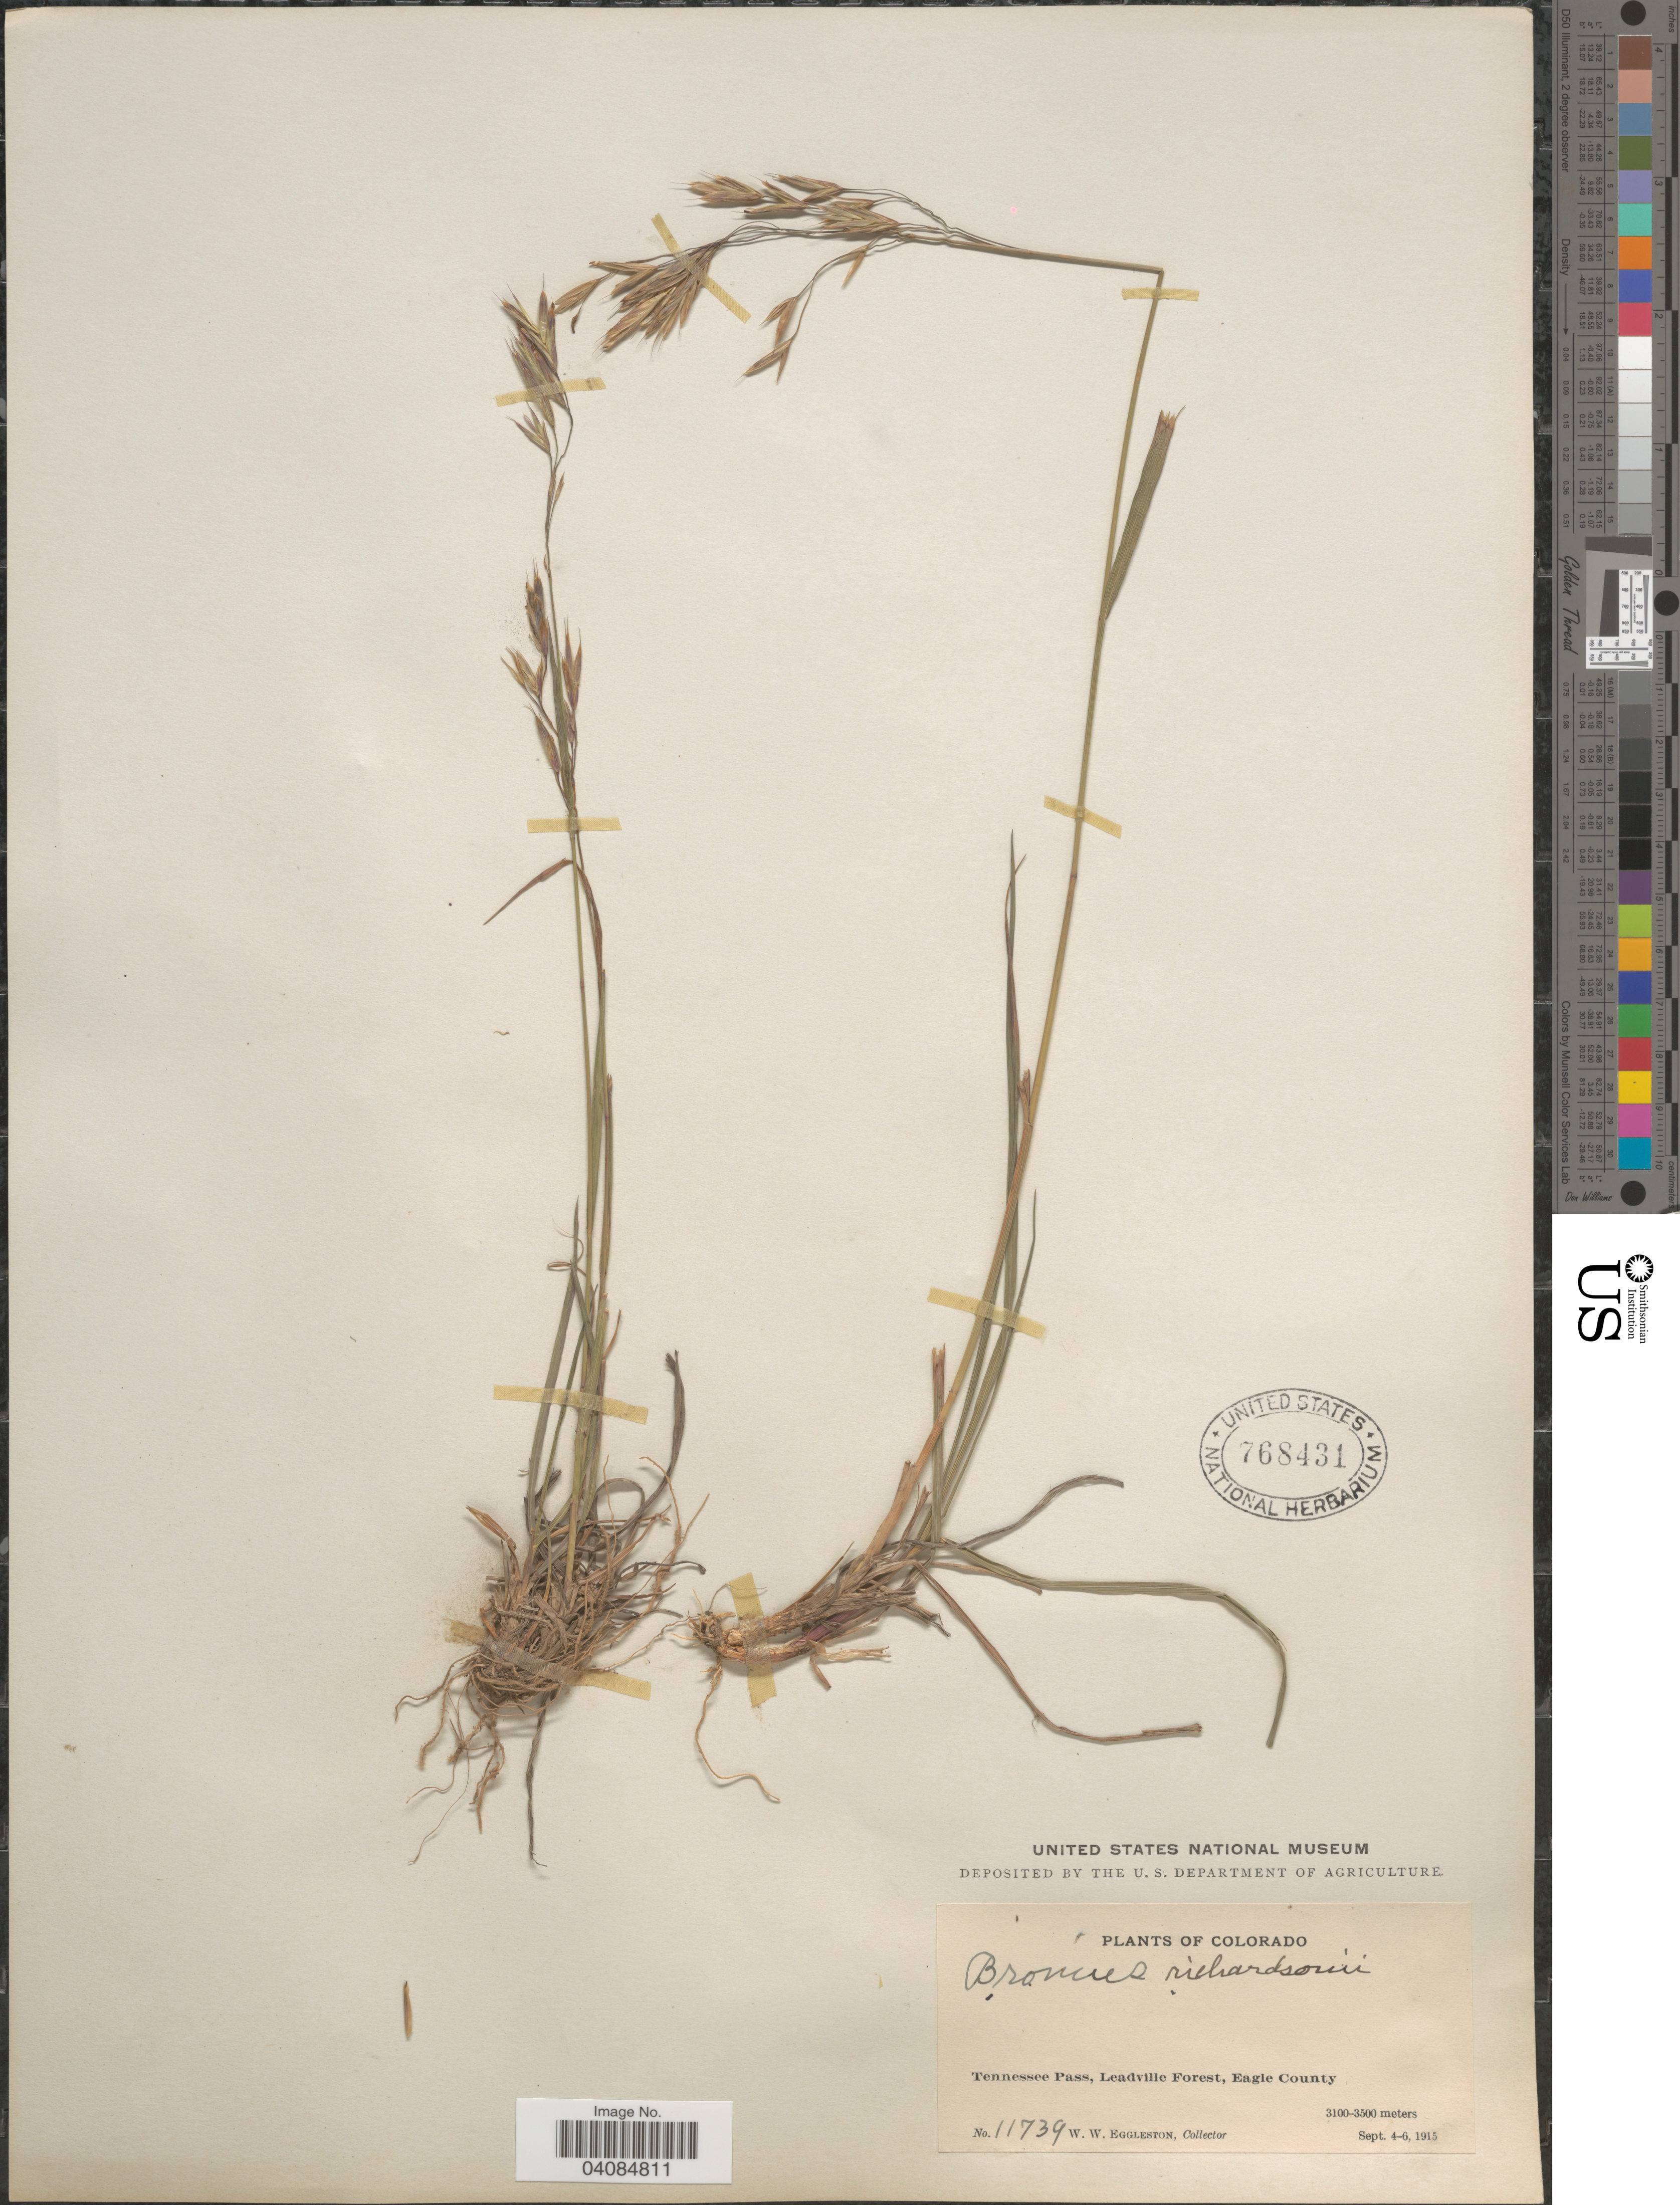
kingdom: Plantae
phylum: Tracheophyta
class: Liliopsida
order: Poales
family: Poaceae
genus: Bromus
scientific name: Bromus richardsonii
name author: Link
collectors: W. W. Eggleston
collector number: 11739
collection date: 1915-09-04/1915-09-06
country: United States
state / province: Colorado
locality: Tennessee Pass, Leadville Forest, Eagle County.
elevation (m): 3100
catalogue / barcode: US 768431